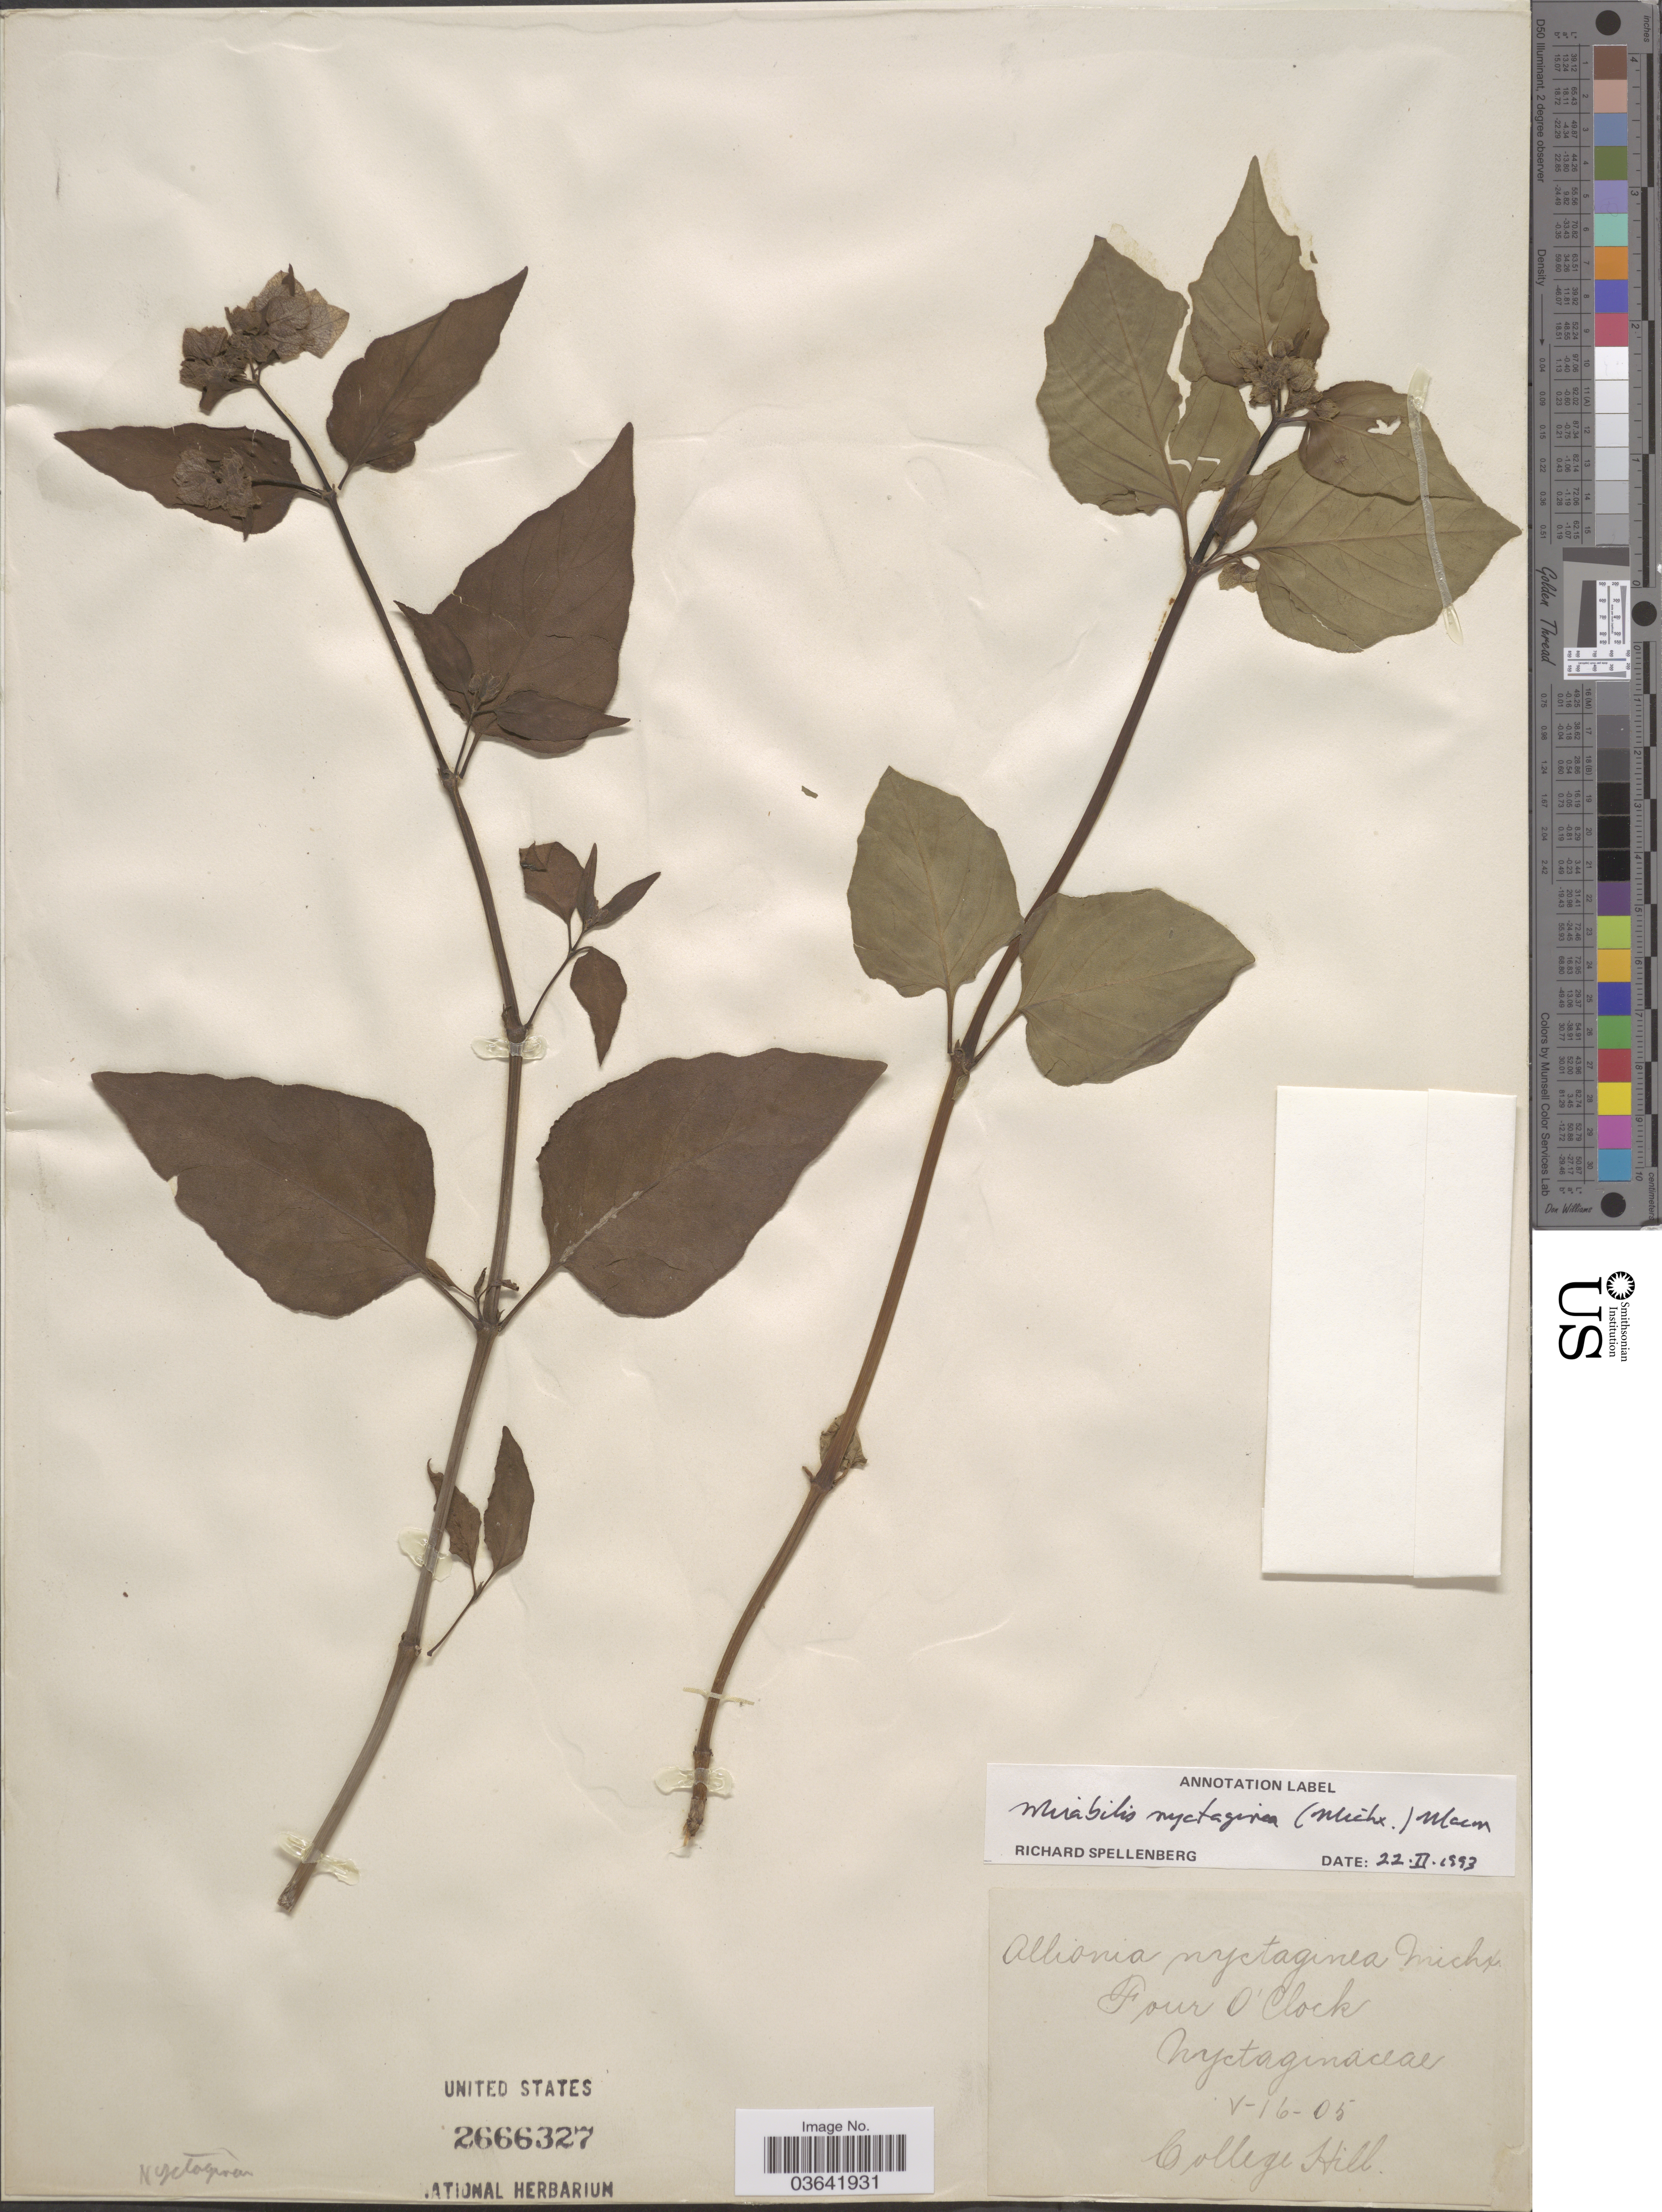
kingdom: Plantae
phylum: Tracheophyta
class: Magnoliopsida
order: Caryophyllales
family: Nyctaginaceae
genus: Mirabilis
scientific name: Mirabilis nyctaginea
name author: (Michx.) MacMill.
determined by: Spellenberg, R.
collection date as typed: Transcribed d/m/y: 16/5/5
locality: College Hill.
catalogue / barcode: US 2666327